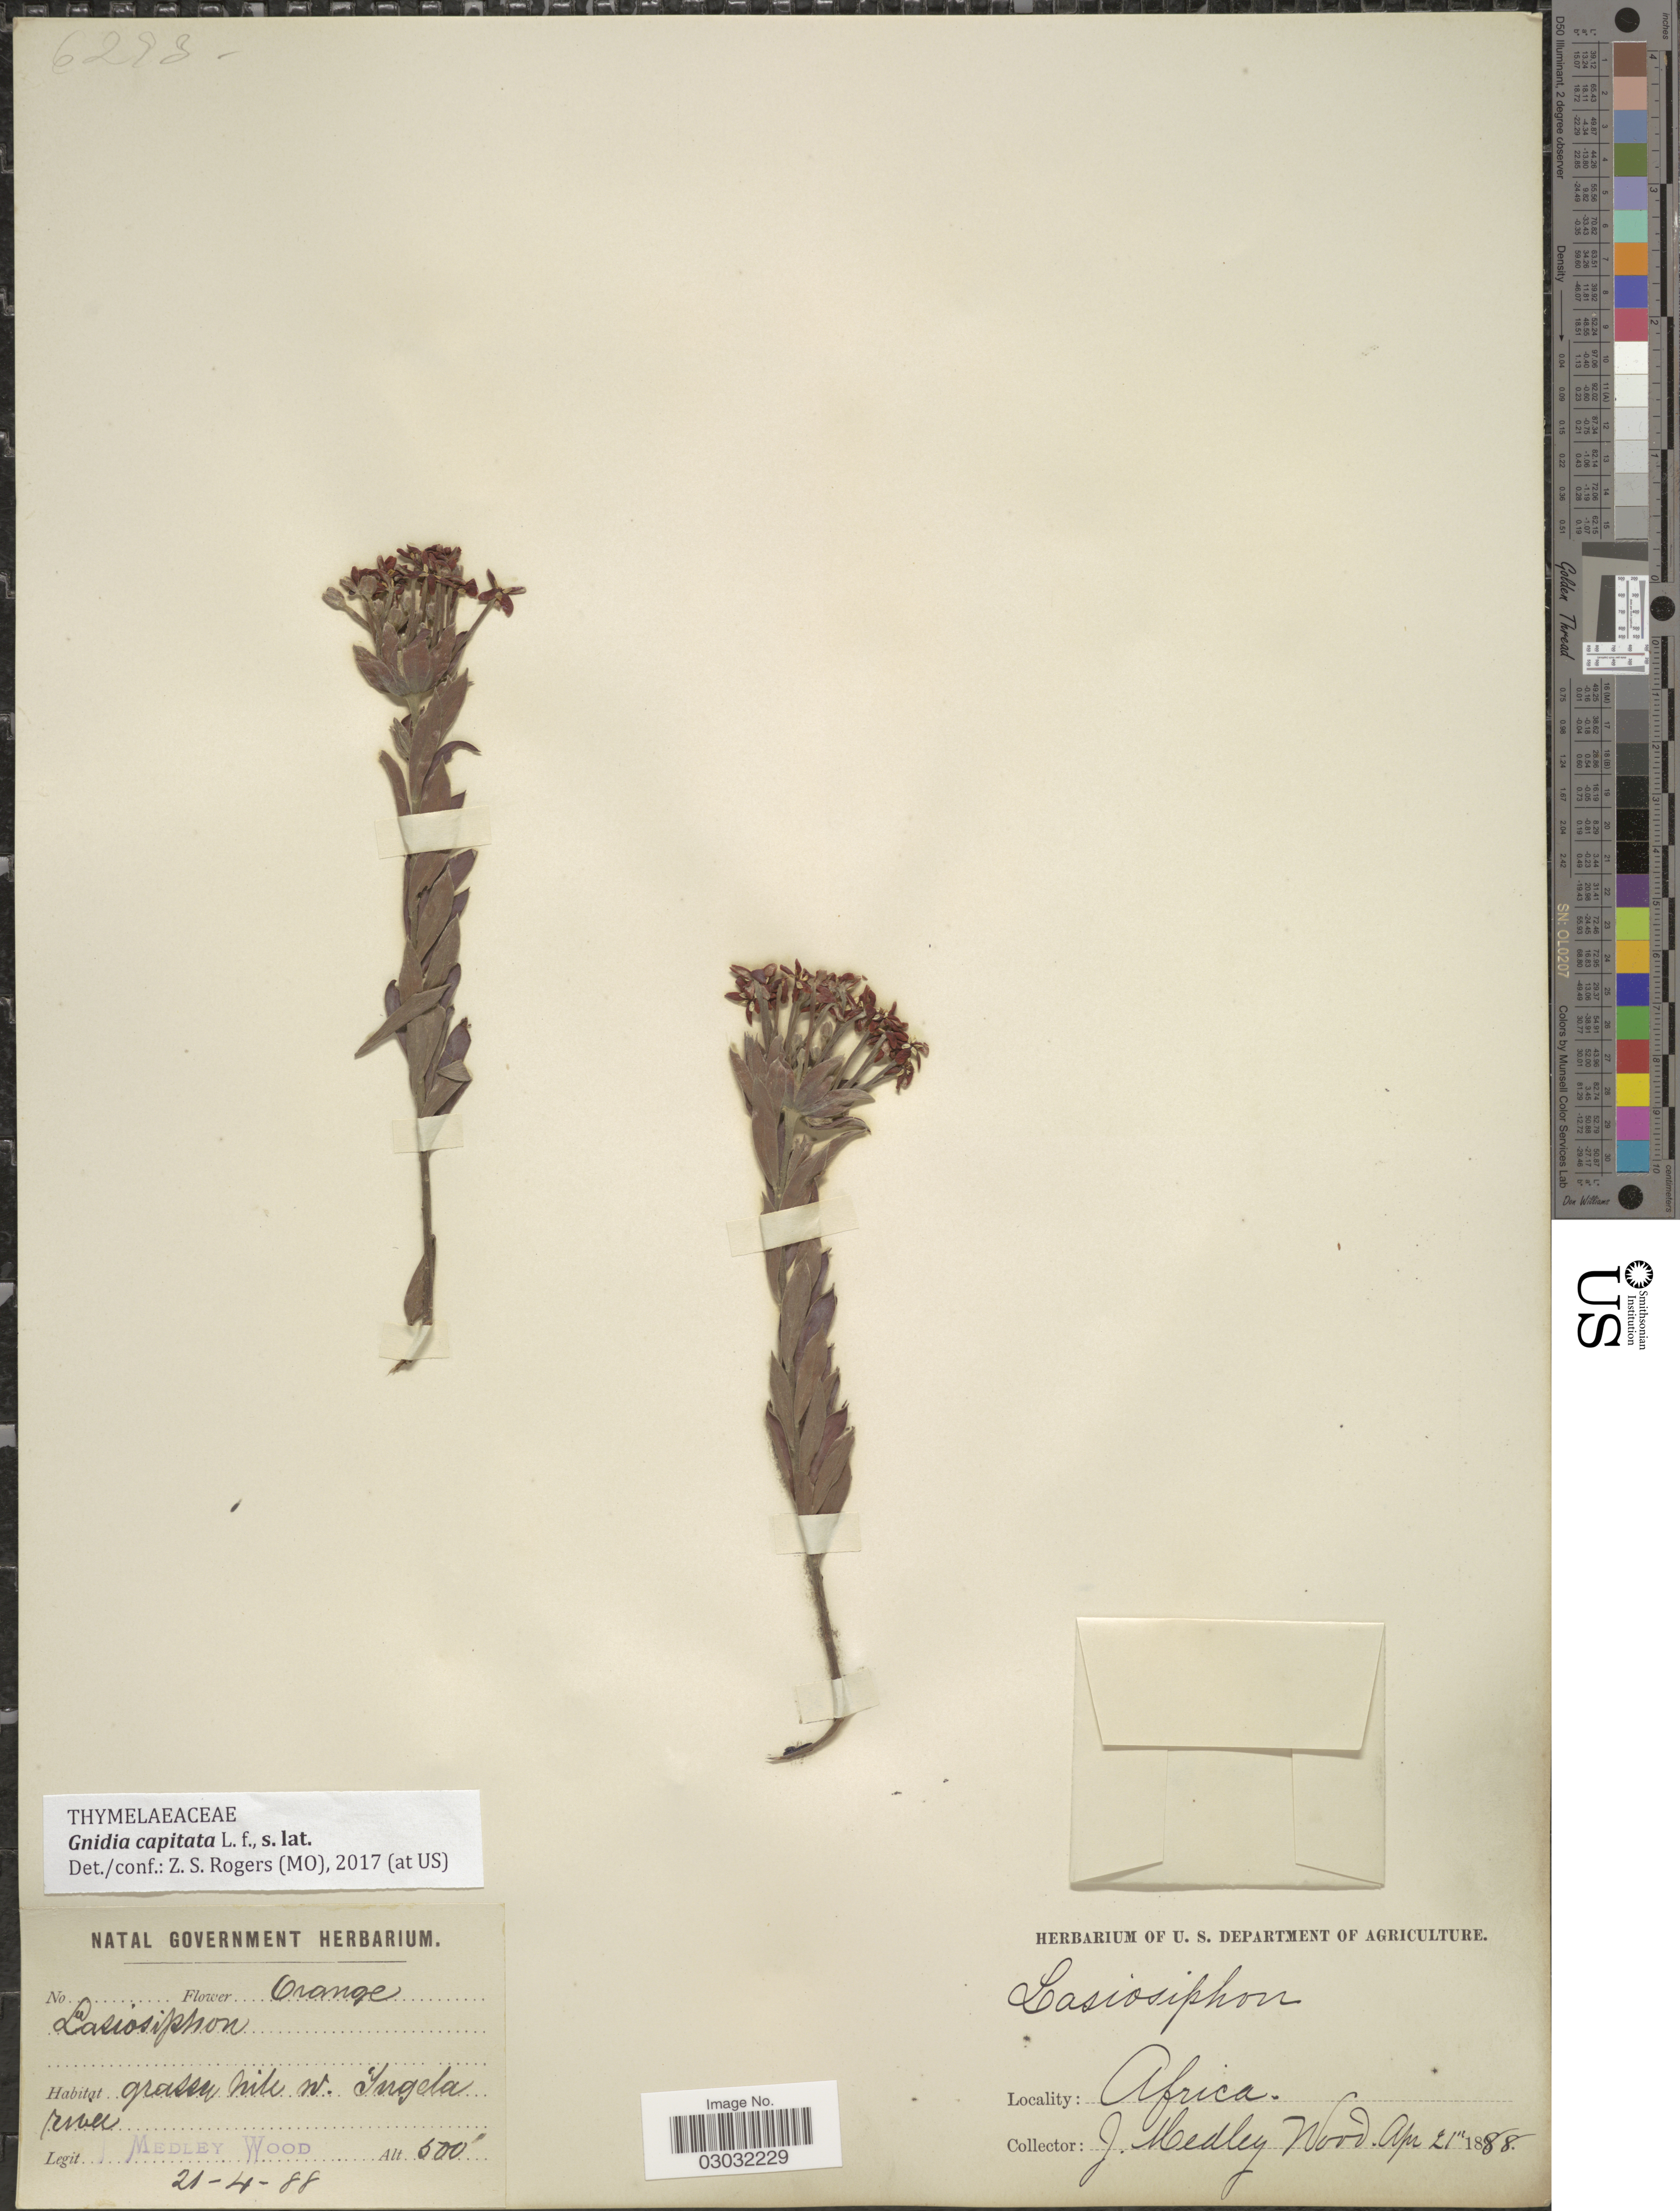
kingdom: Plantae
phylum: Tracheophyta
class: Magnoliopsida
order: Malvales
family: Thymelaeaceae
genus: Lasiosiphon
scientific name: Lasiosiphon capitatus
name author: (L. f.) Burtt Davy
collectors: J. Medley Wood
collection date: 1888-04-21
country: South Africa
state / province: KwaZulu-Natal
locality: Grassy side w. Tugela river.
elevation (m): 152